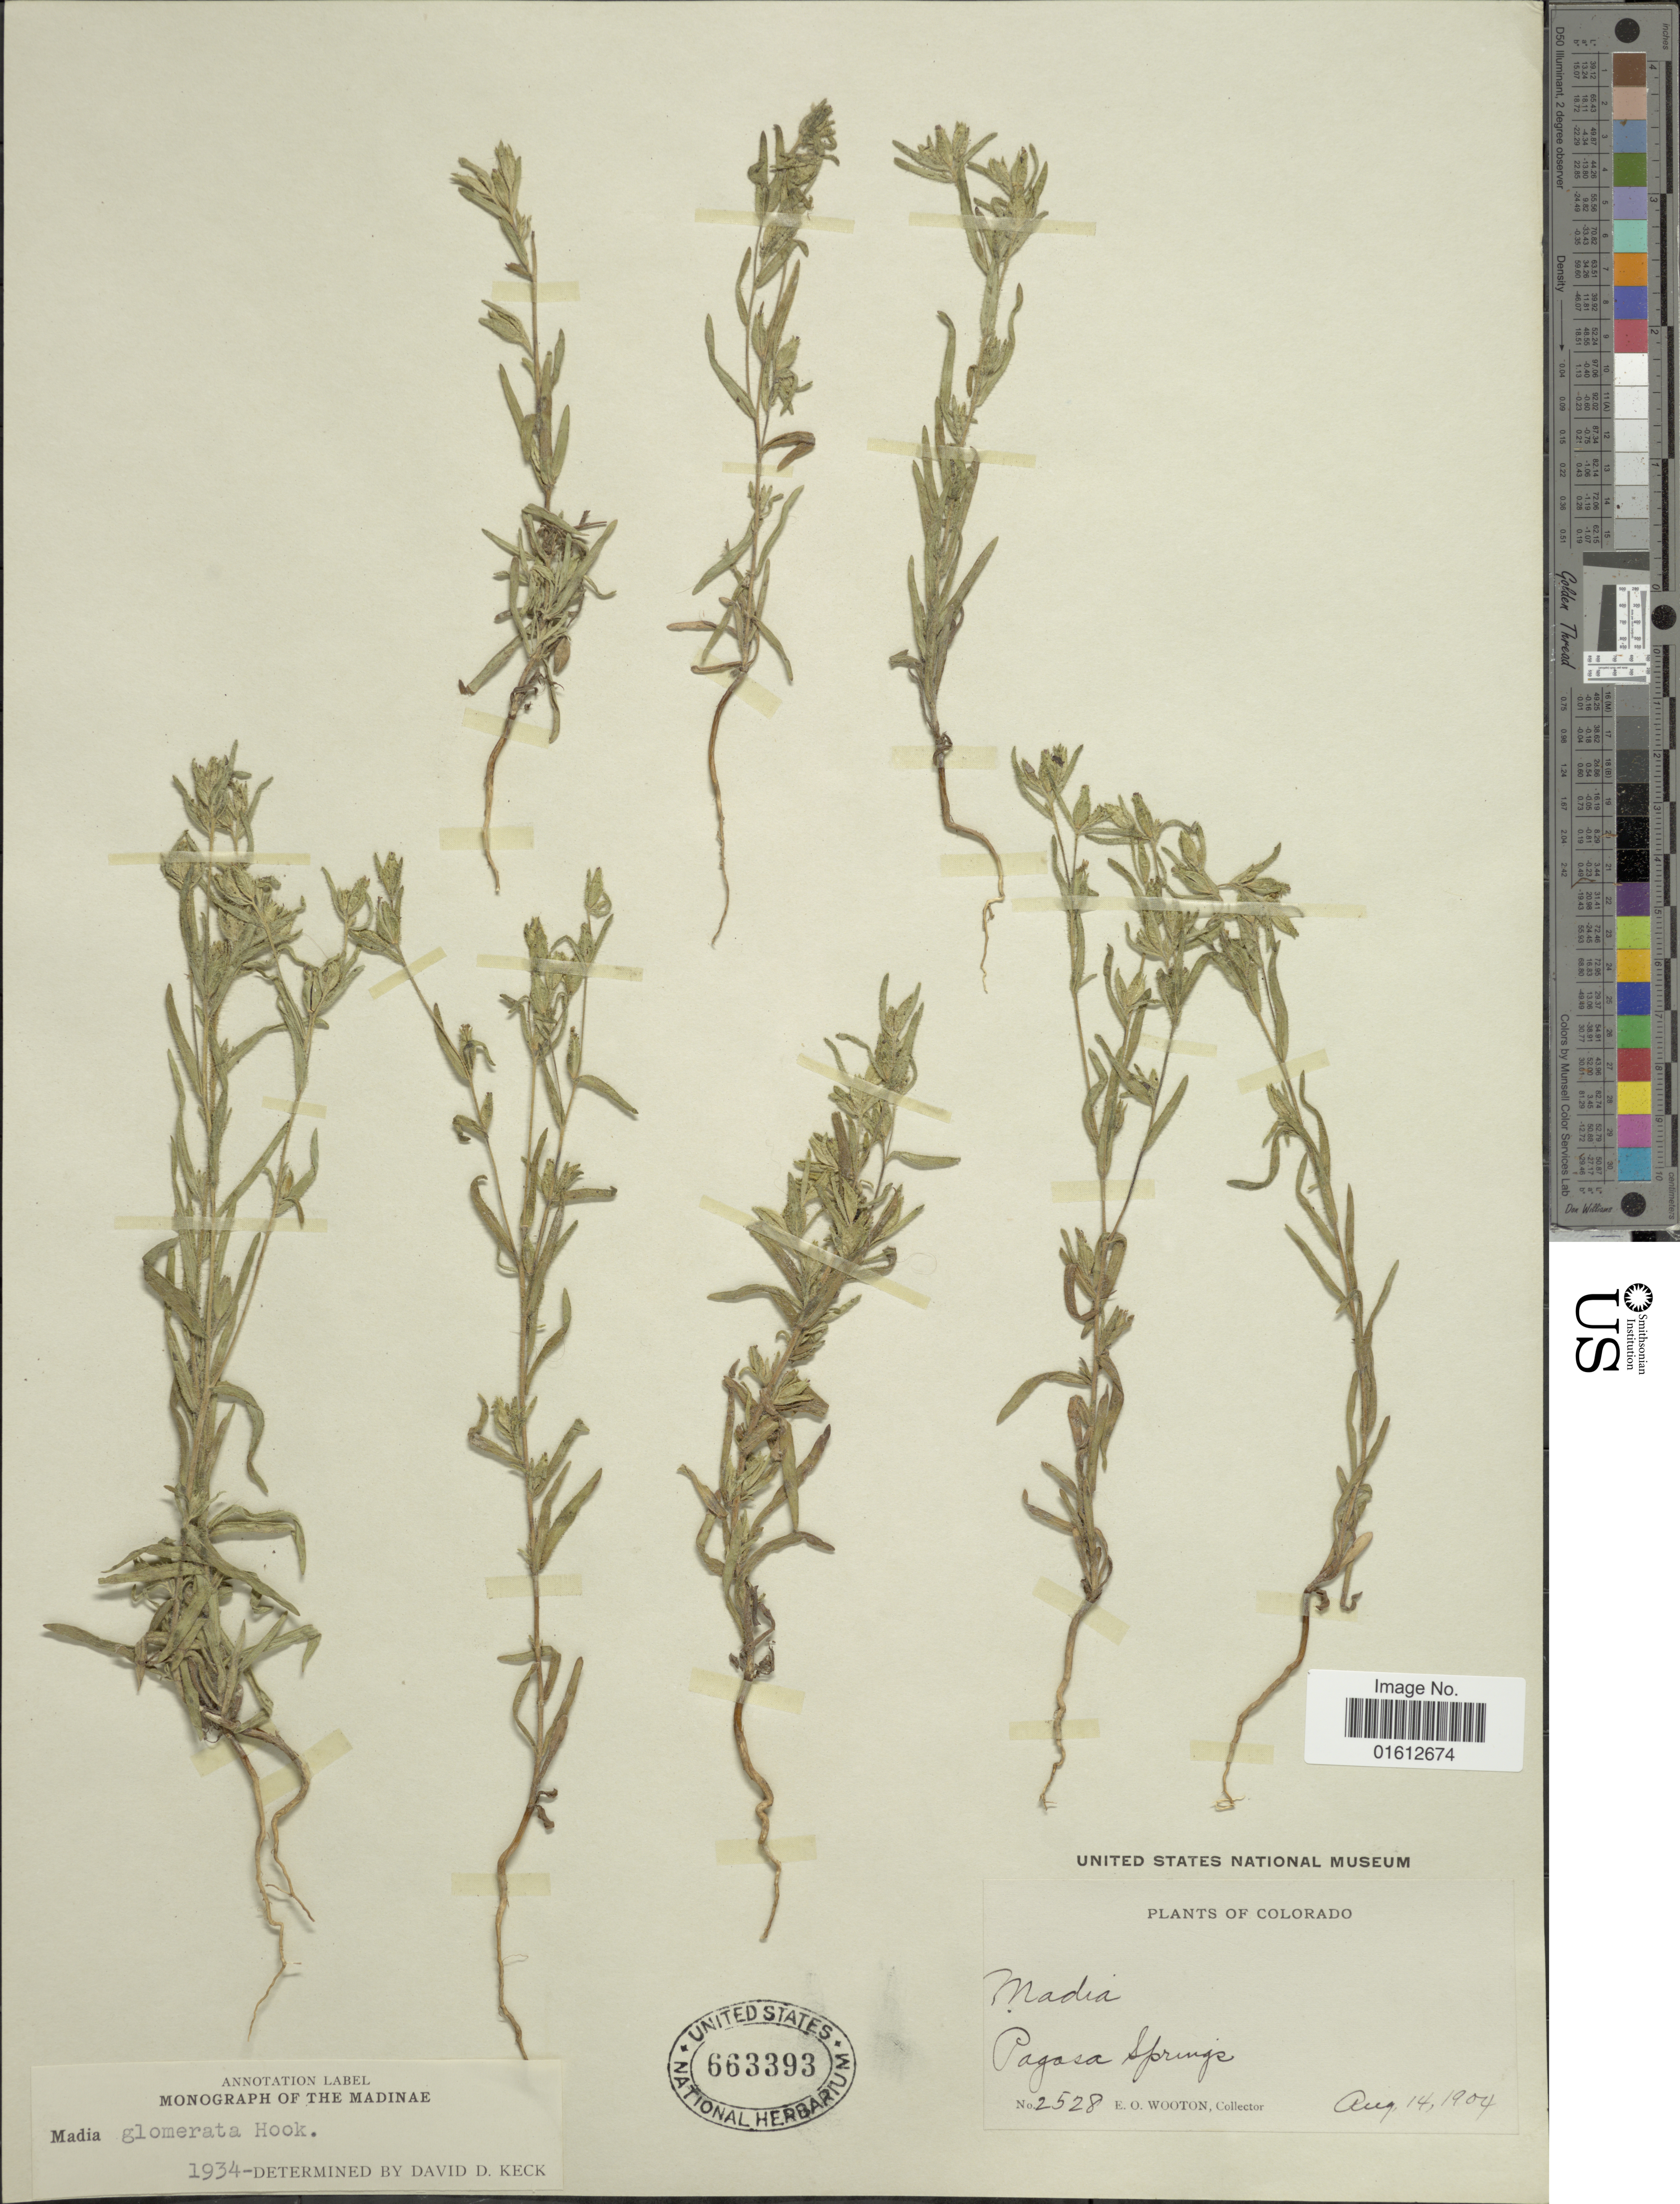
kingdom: Plantae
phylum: Tracheophyta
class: Magnoliopsida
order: Asterales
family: Asteraceae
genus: Madia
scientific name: Madia glomerata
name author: Hook.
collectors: E. O. Wooton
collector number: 2528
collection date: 1904-08-14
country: United States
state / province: Colorado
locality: Pagosa Springs.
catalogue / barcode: US 663393